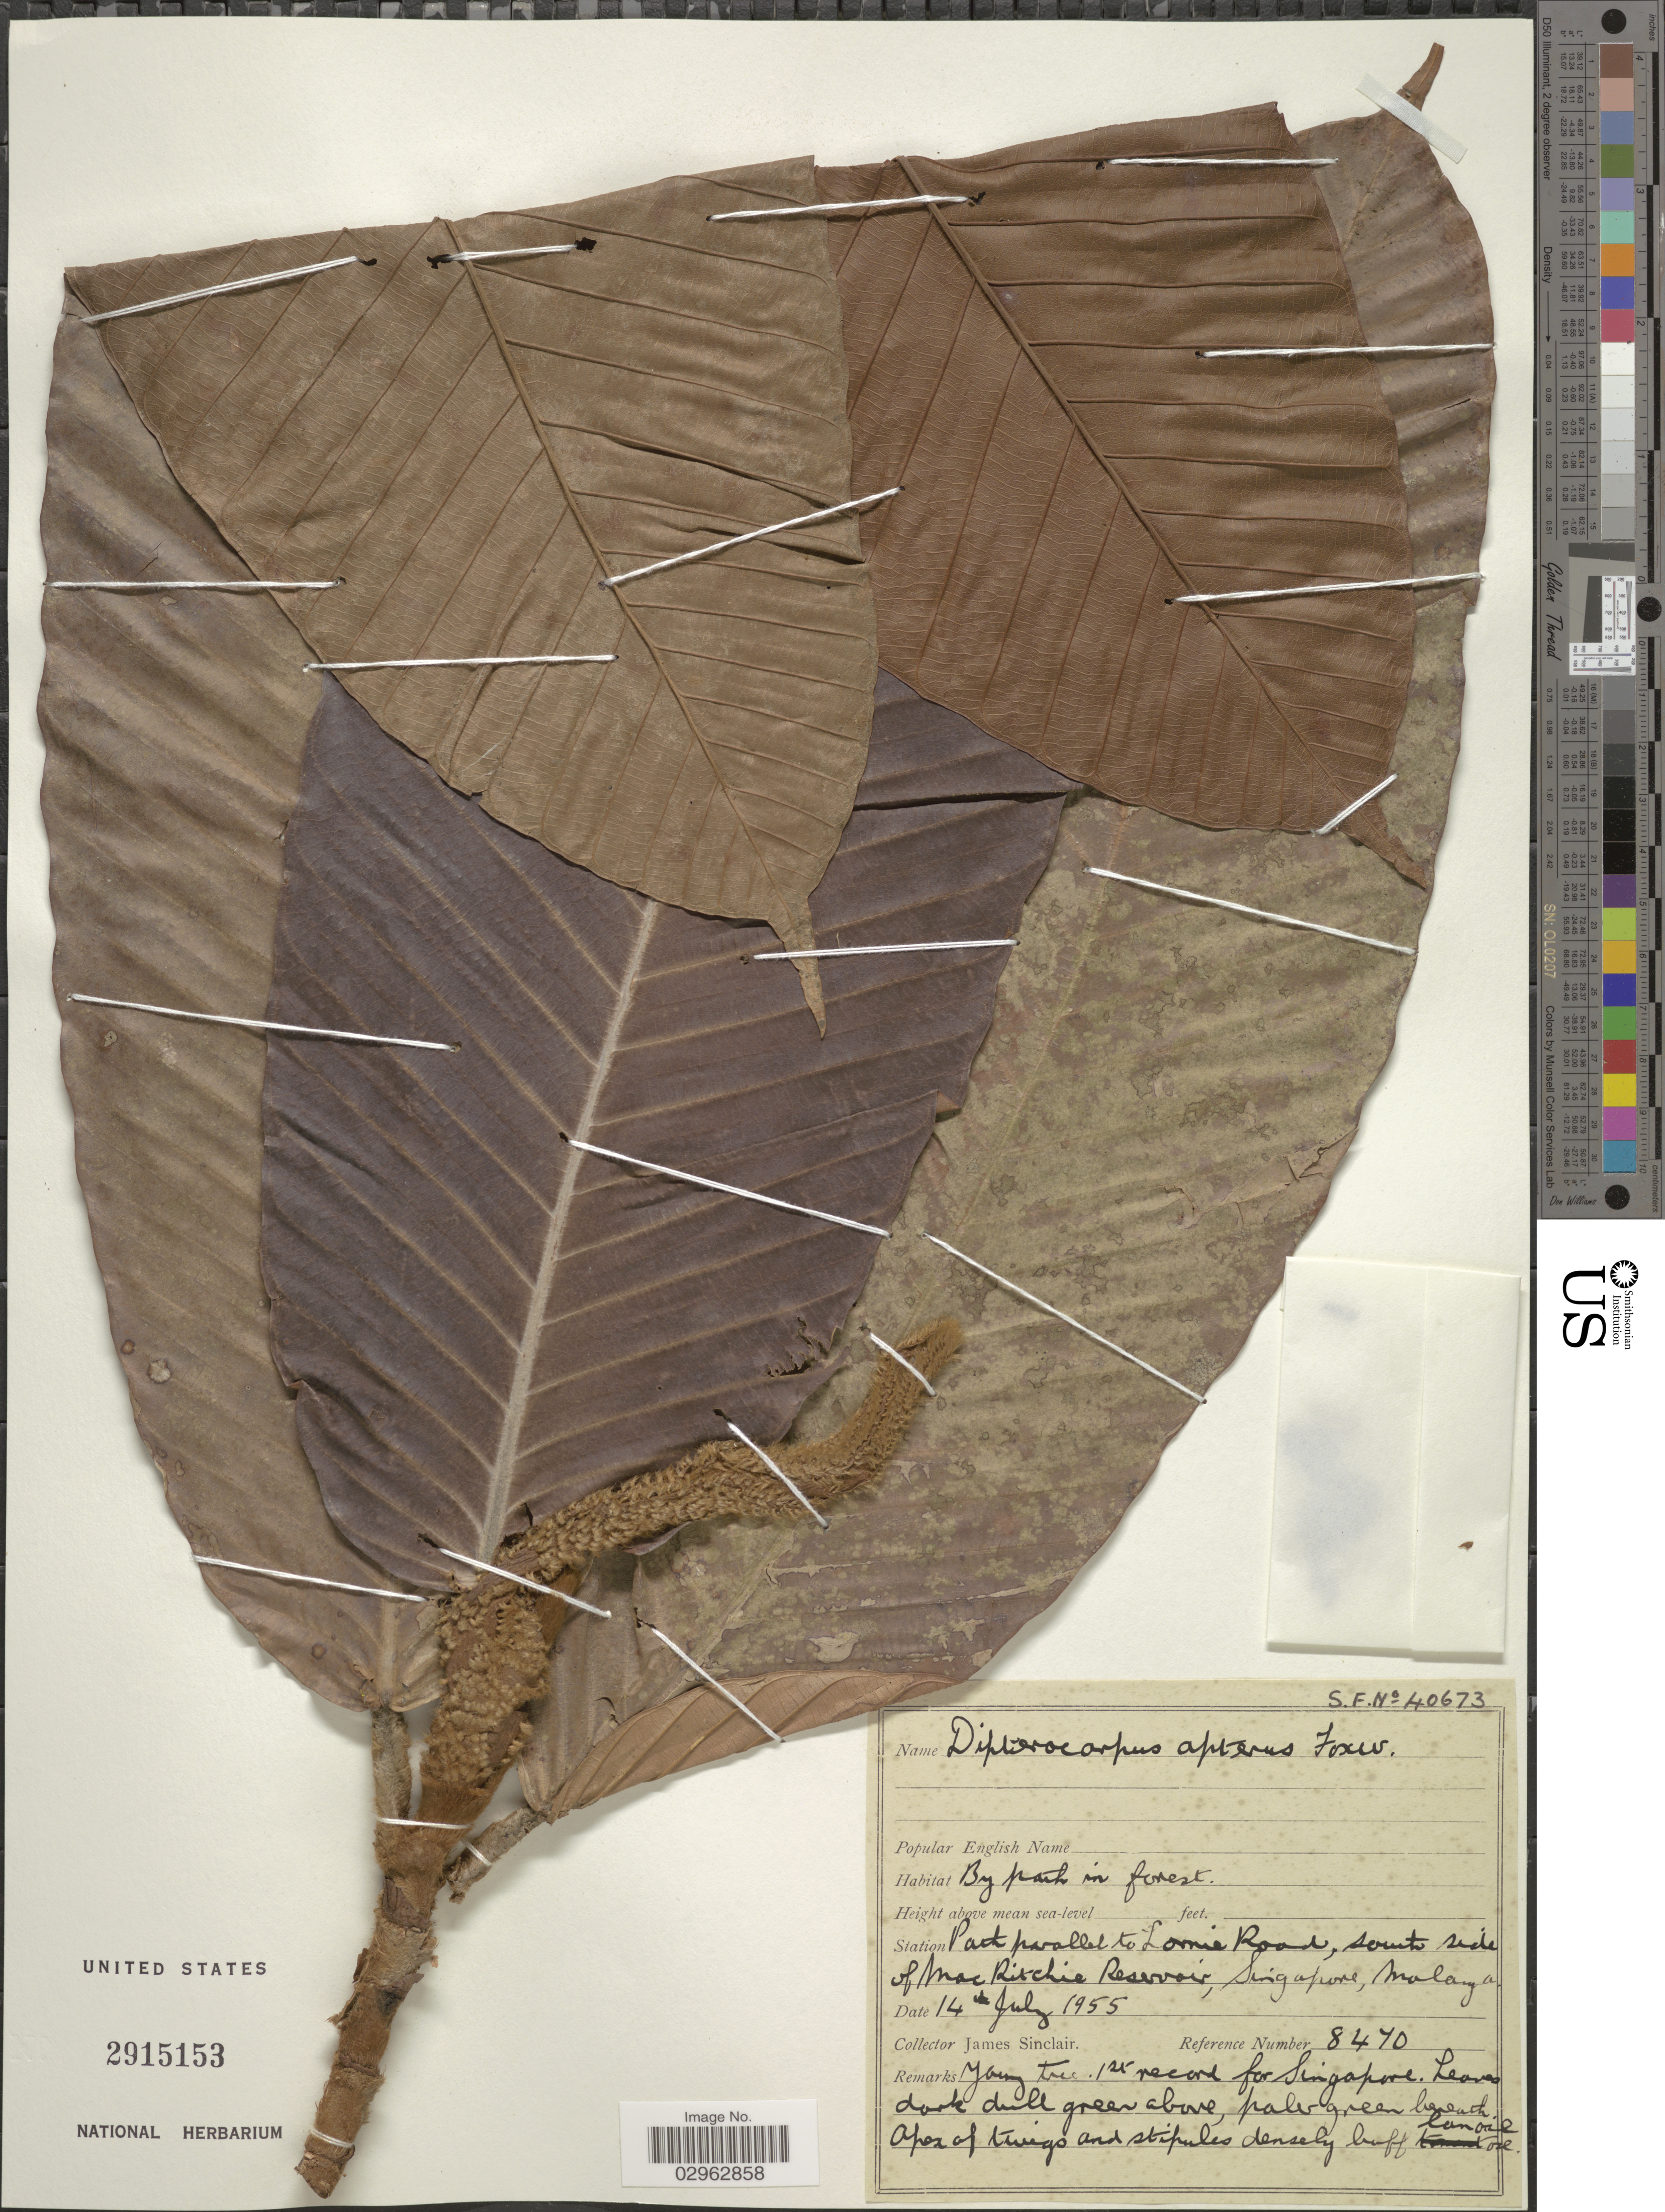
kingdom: Plantae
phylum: Tracheophyta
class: Magnoliopsida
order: Malvales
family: Dipterocarpaceae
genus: Dipterocarpus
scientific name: Dipterocarpus apterus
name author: Foxw. & Slooten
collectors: J. Sinclair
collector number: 8470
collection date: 1955-07-14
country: Singapore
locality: Station Path parallel to Lomie Road, south side of Mac Ritchie Reservoir, Malaya.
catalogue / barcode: US 2915153